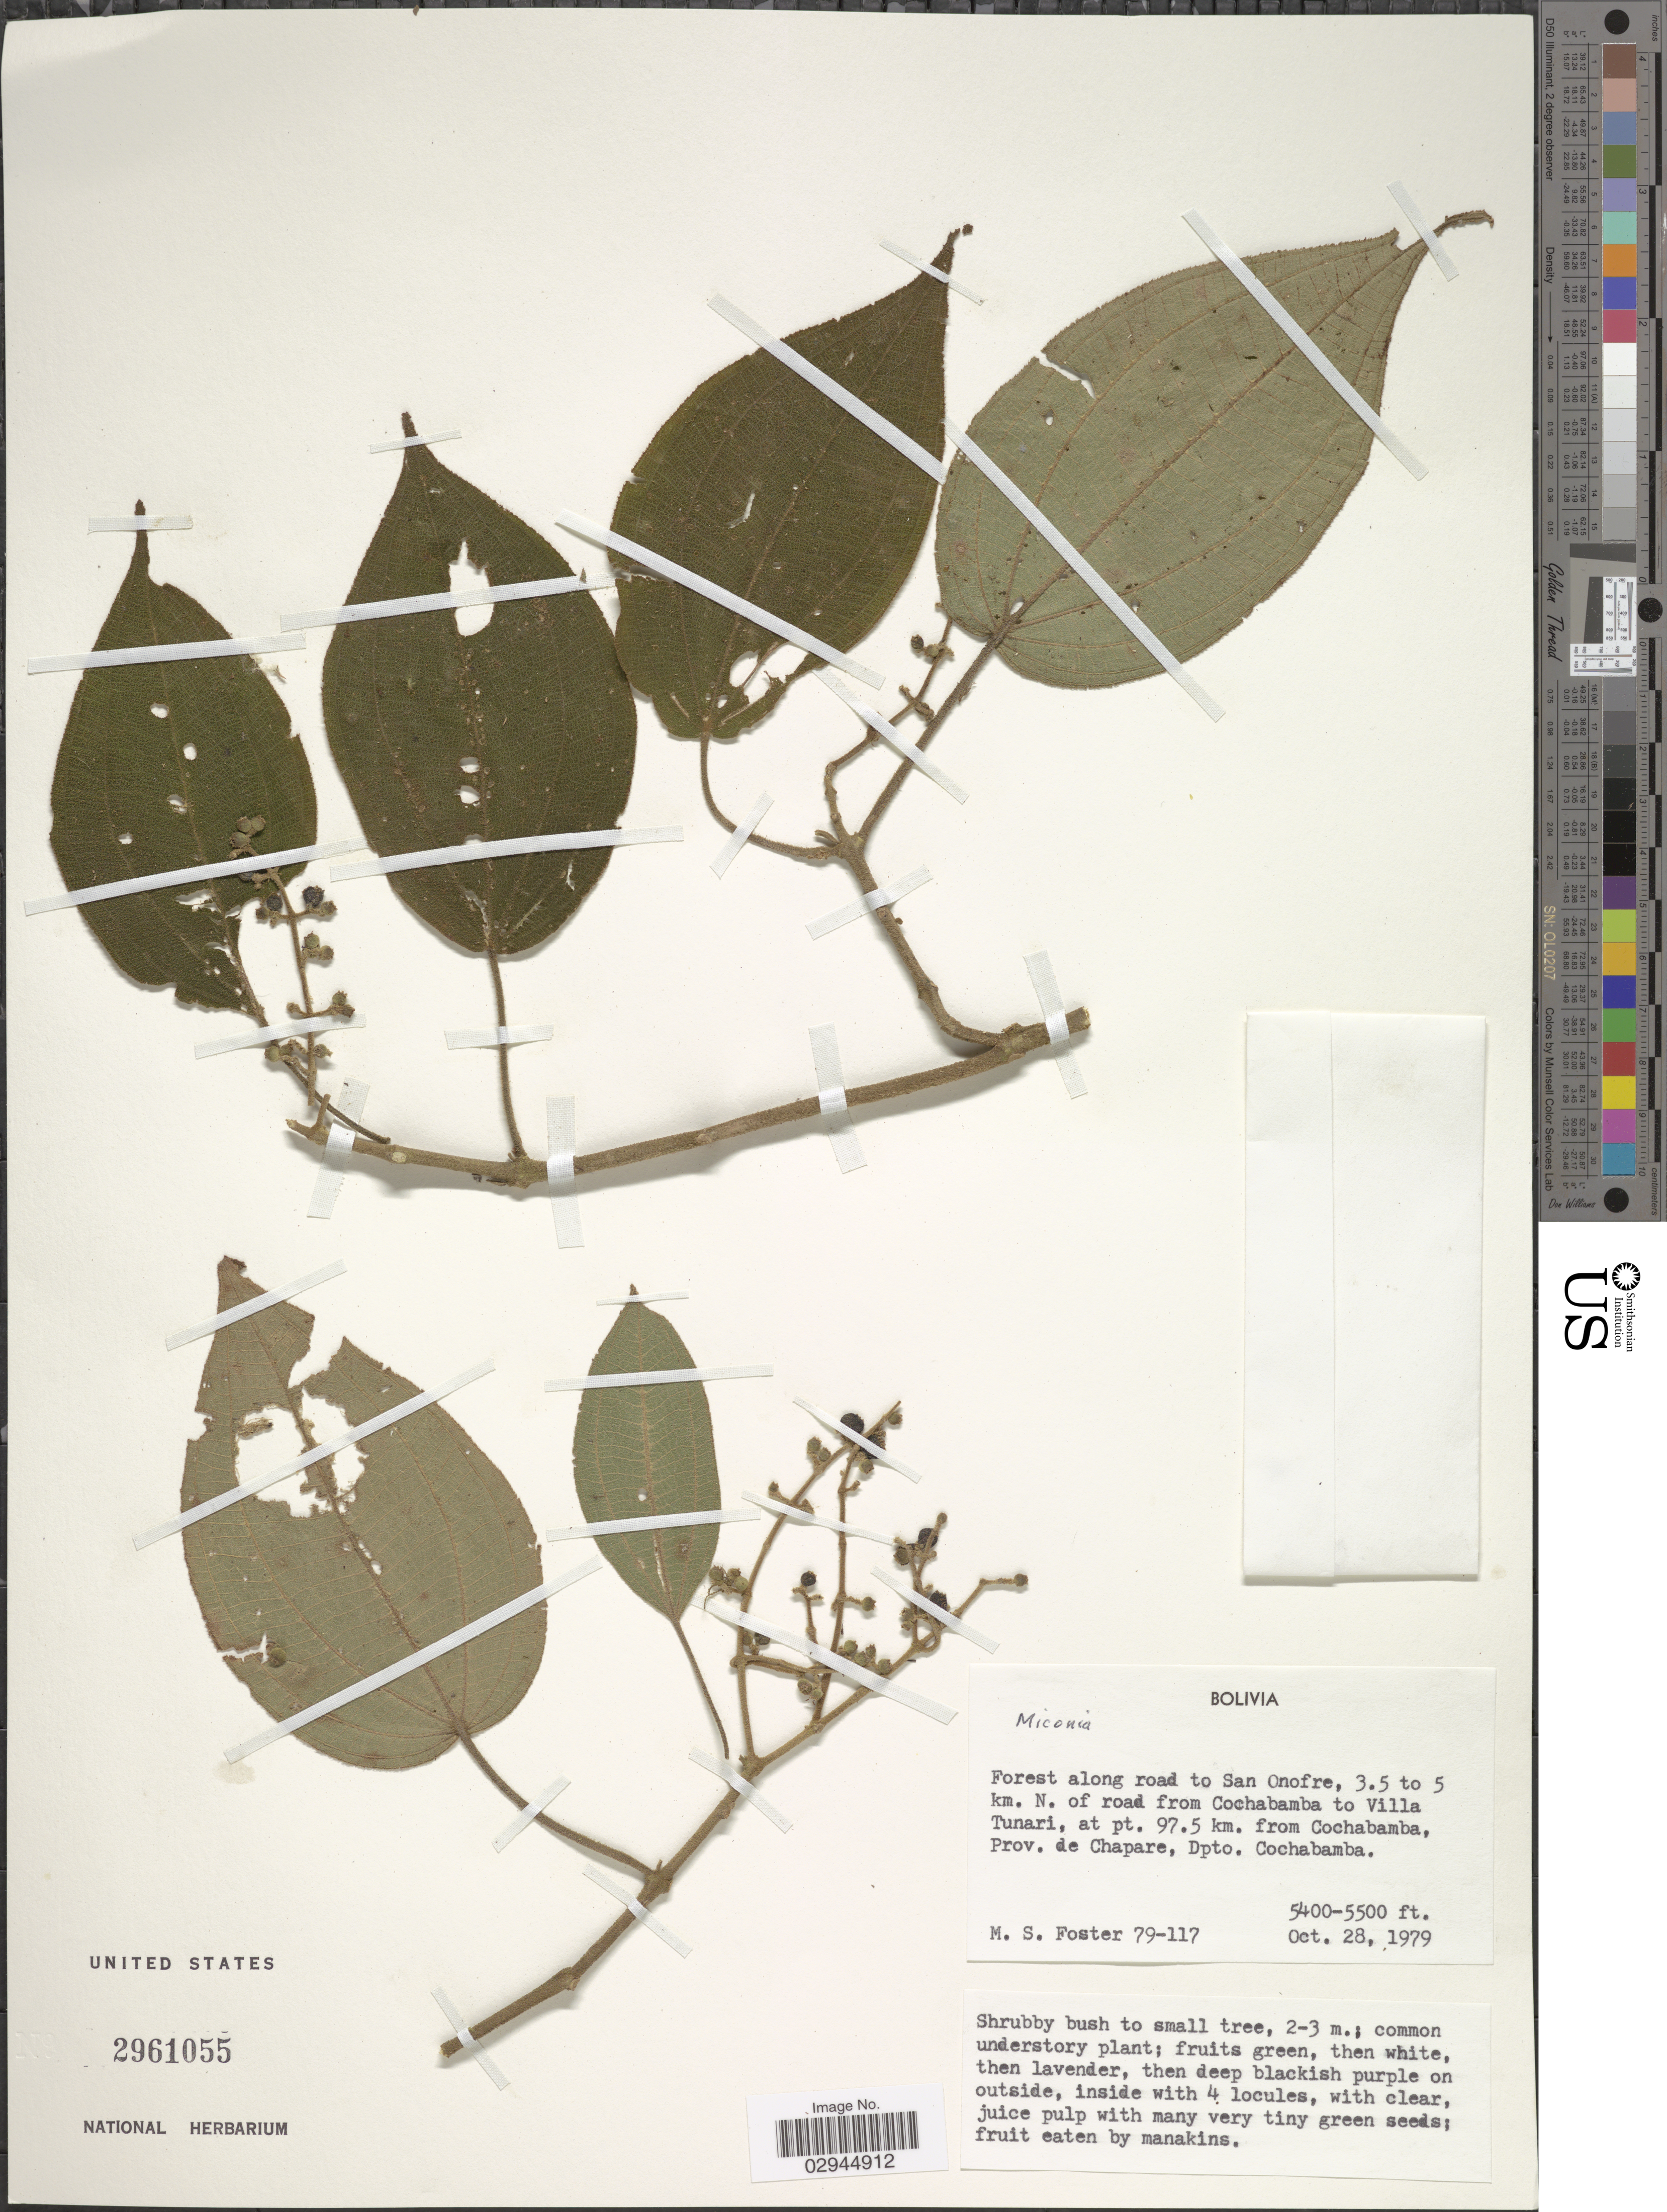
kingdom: Plantae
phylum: Tracheophyta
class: Magnoliopsida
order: Myrtales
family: Melastomataceae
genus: Miconia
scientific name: Miconia sp.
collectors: M. Foster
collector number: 79-117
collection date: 1979-10-28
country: Bolivia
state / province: Cochabamba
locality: Forest along road to San Onofre, 3.5 to 5 km. N. of road from Cochabamba to Villa Tunari, at pt. 97.5 km. from Cochabamba, Prov. de Chapare, Dpto. Cochabamba.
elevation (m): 1646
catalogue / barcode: US 2961055